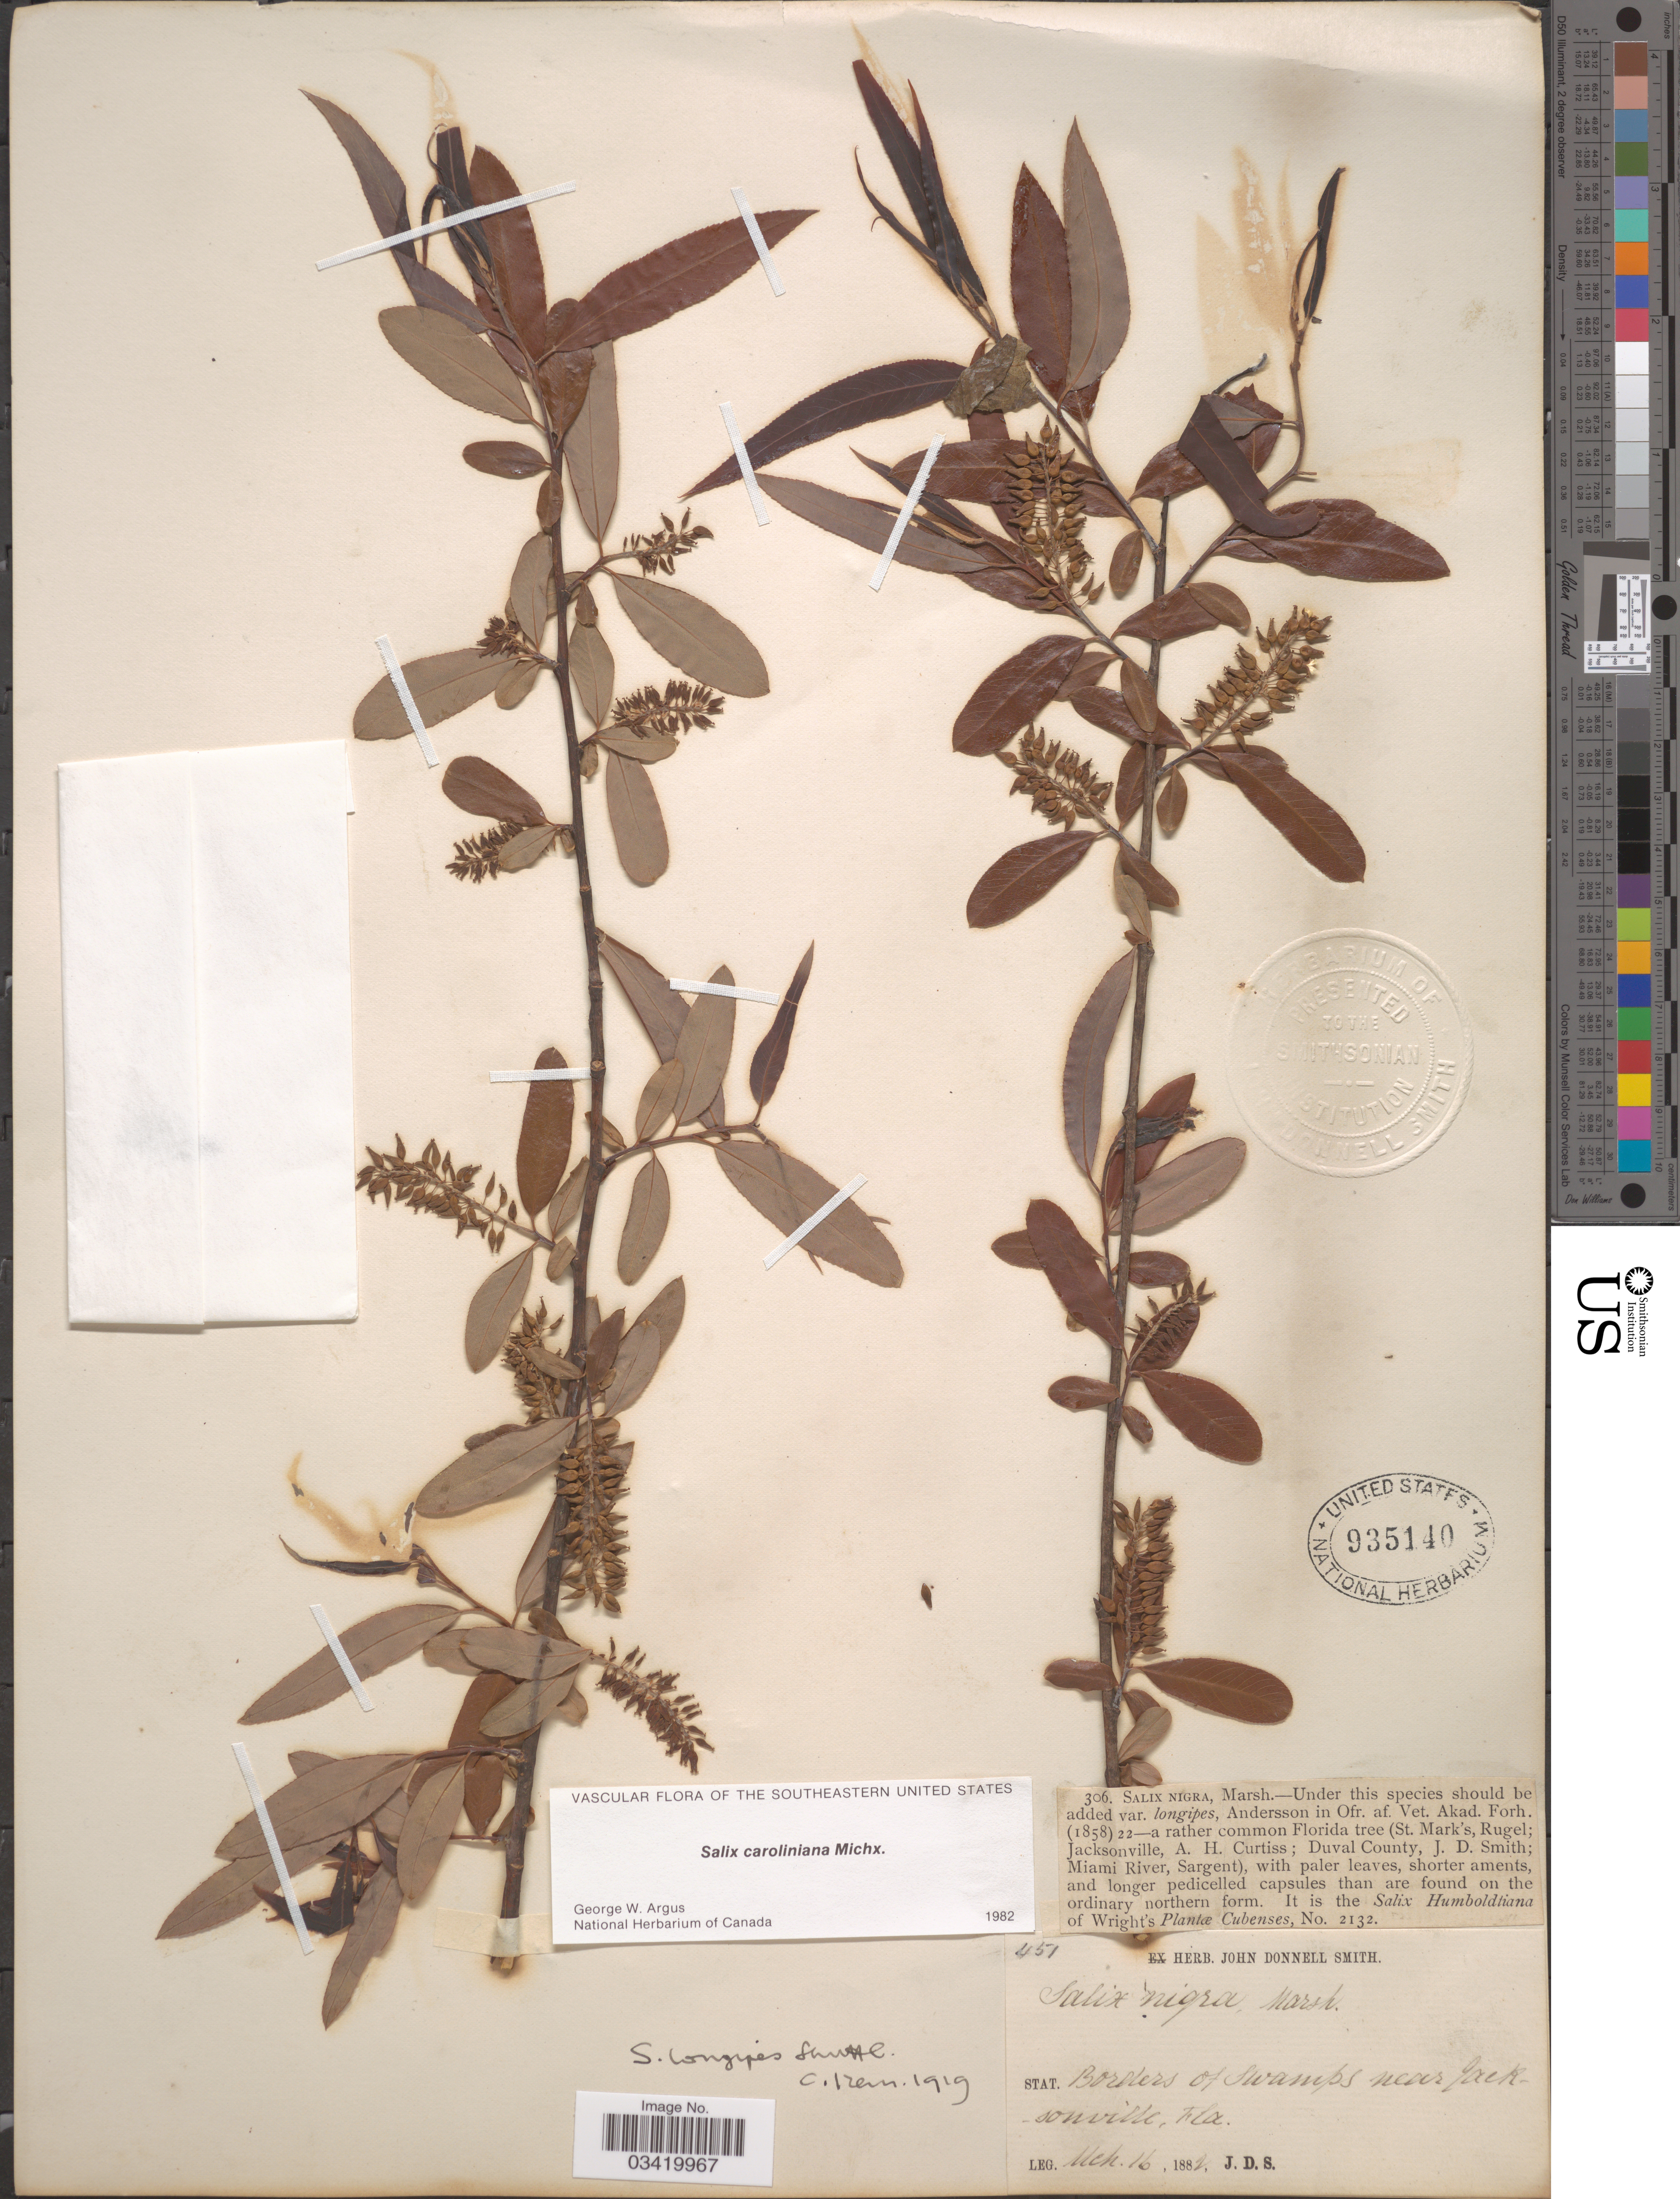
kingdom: Plantae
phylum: Tracheophyta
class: Magnoliopsida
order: Malpighiales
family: Salicaceae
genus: Salix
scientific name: Salix caroliniana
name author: Michx.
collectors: J. Donnell Smith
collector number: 451?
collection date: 1882-03-16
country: United States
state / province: Florida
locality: Stat. Borders of Swamps near Jacksonville. Duval County. [unsure placement]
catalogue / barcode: US 935140